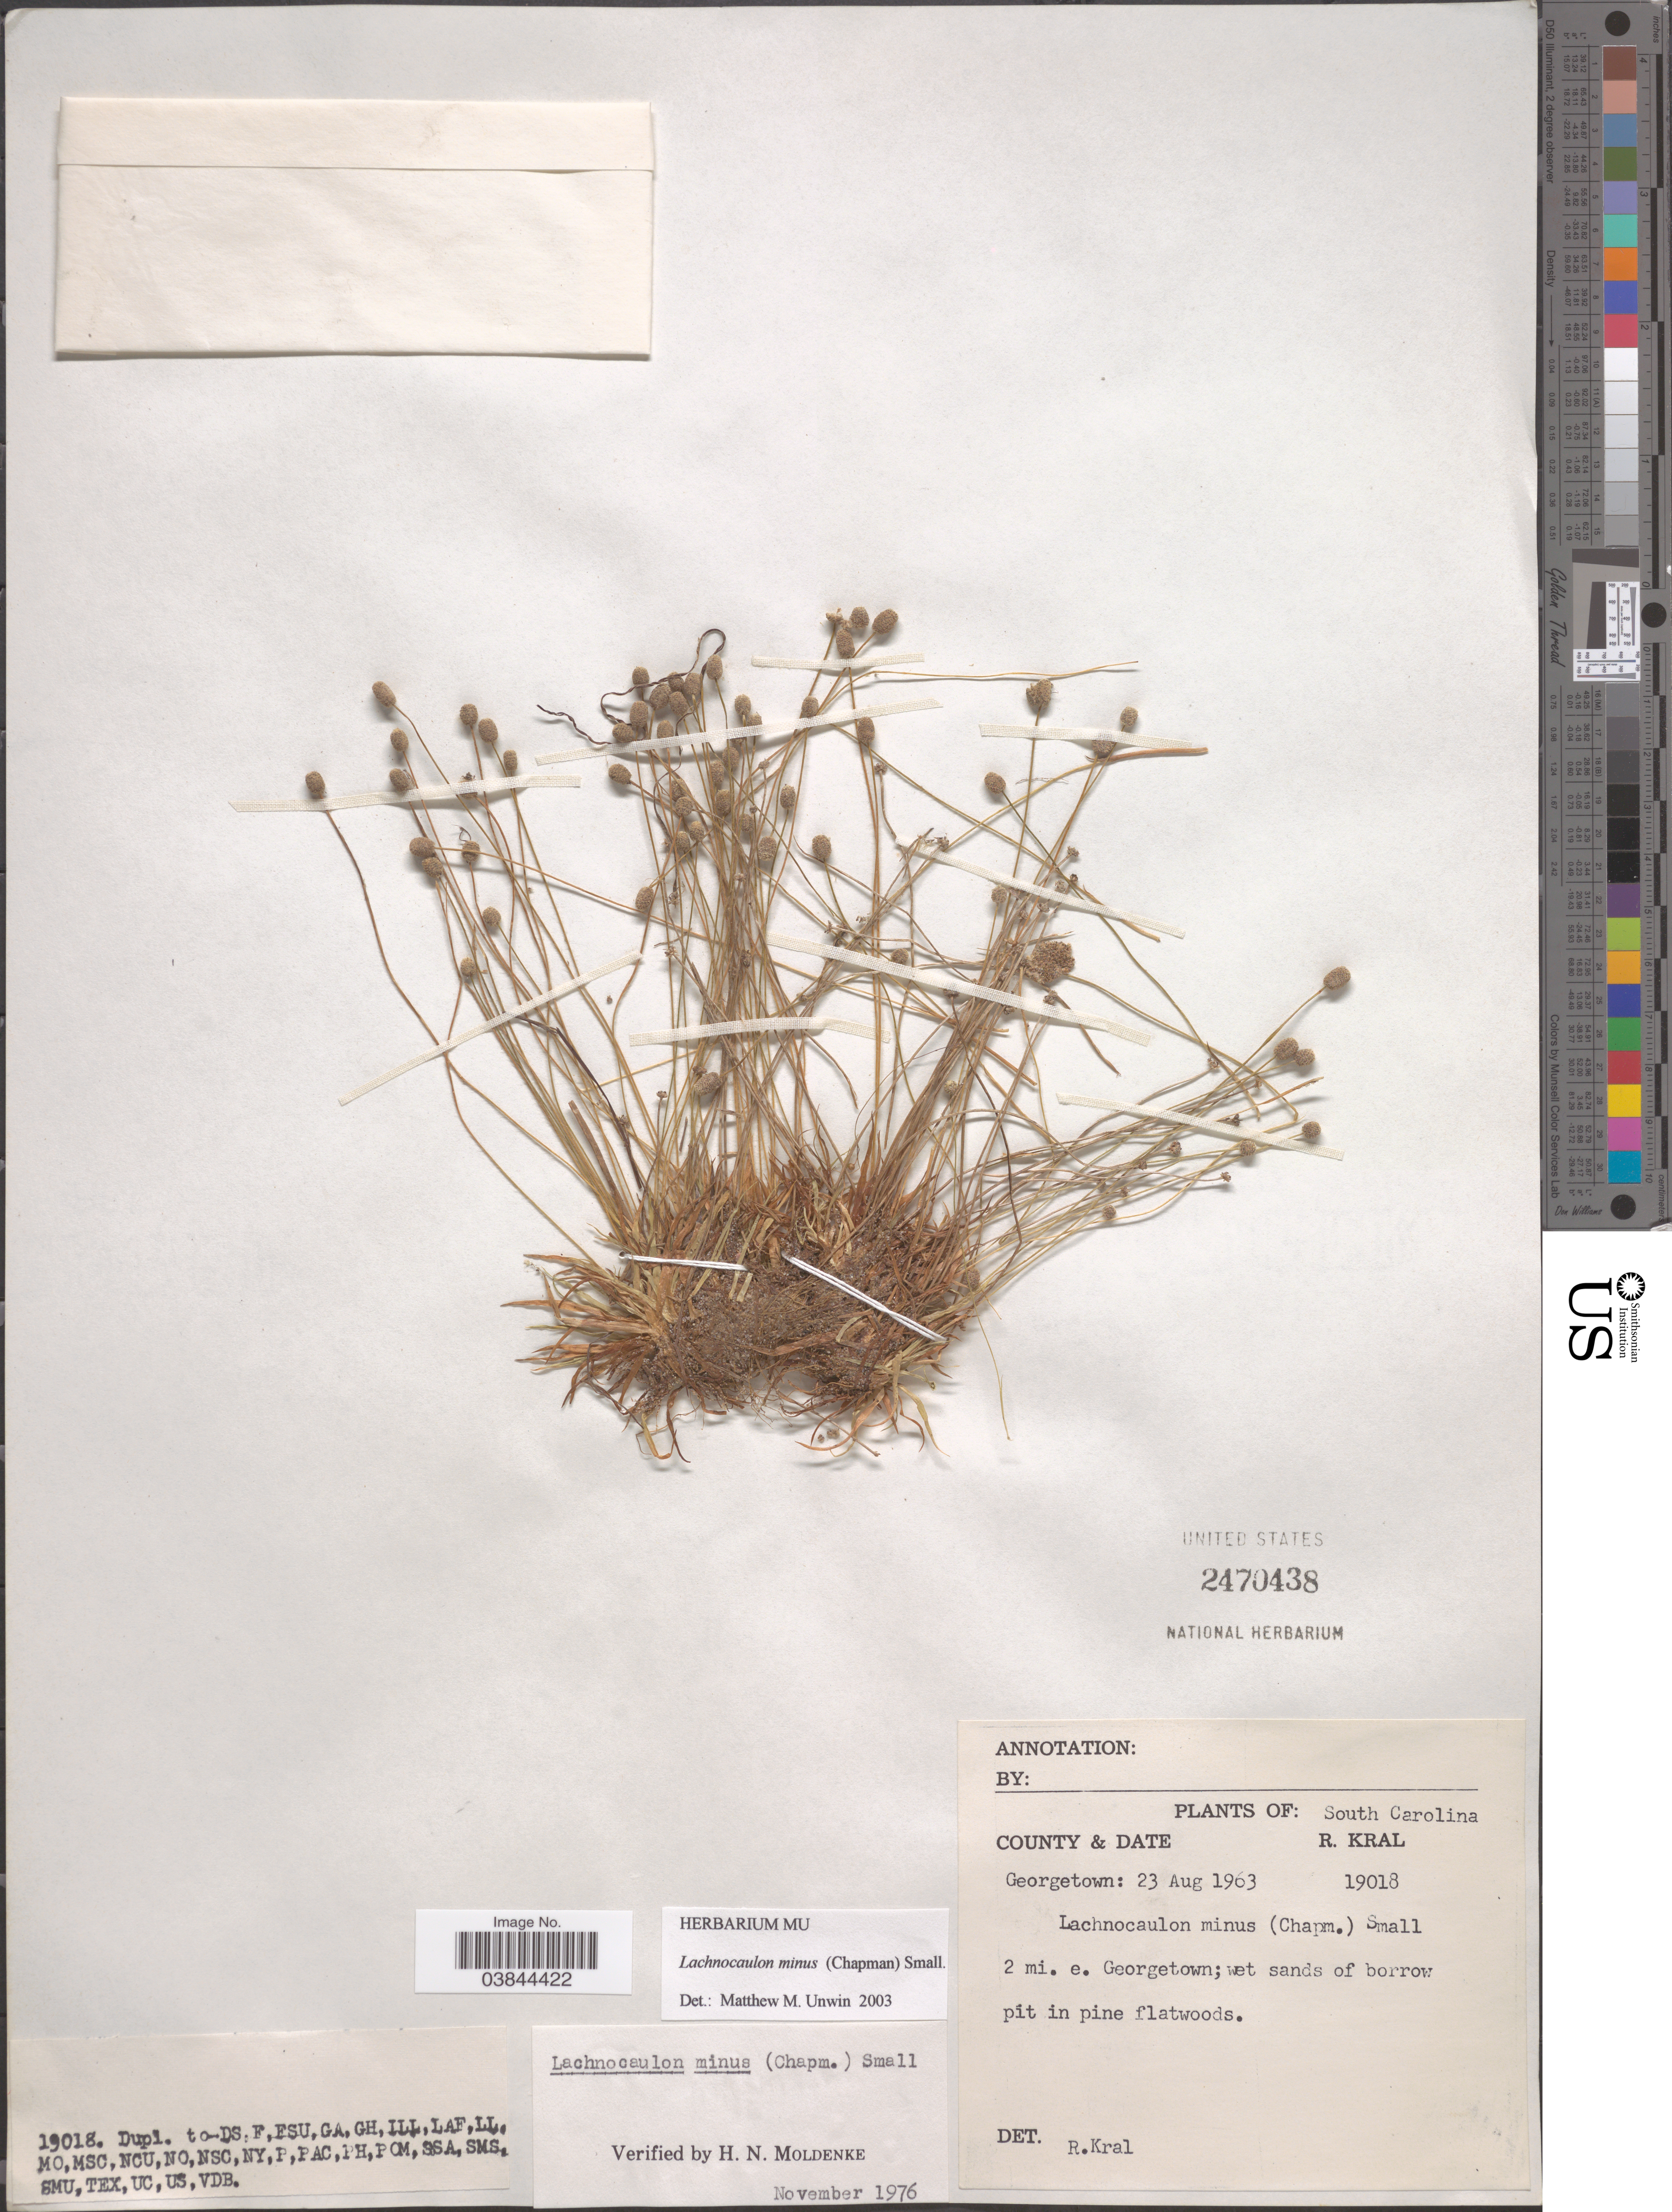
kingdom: Plantae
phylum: Tracheophyta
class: Liliopsida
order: Poales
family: Eriocaulaceae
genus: Lachnocaulon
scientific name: Lachnocaulon minus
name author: (Chapm.) Small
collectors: R. Kral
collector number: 19018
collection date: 1963-08-23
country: United States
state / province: South Carolina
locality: County Georgetown. 2 mi. e. Georgetown.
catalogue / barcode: US 2470438